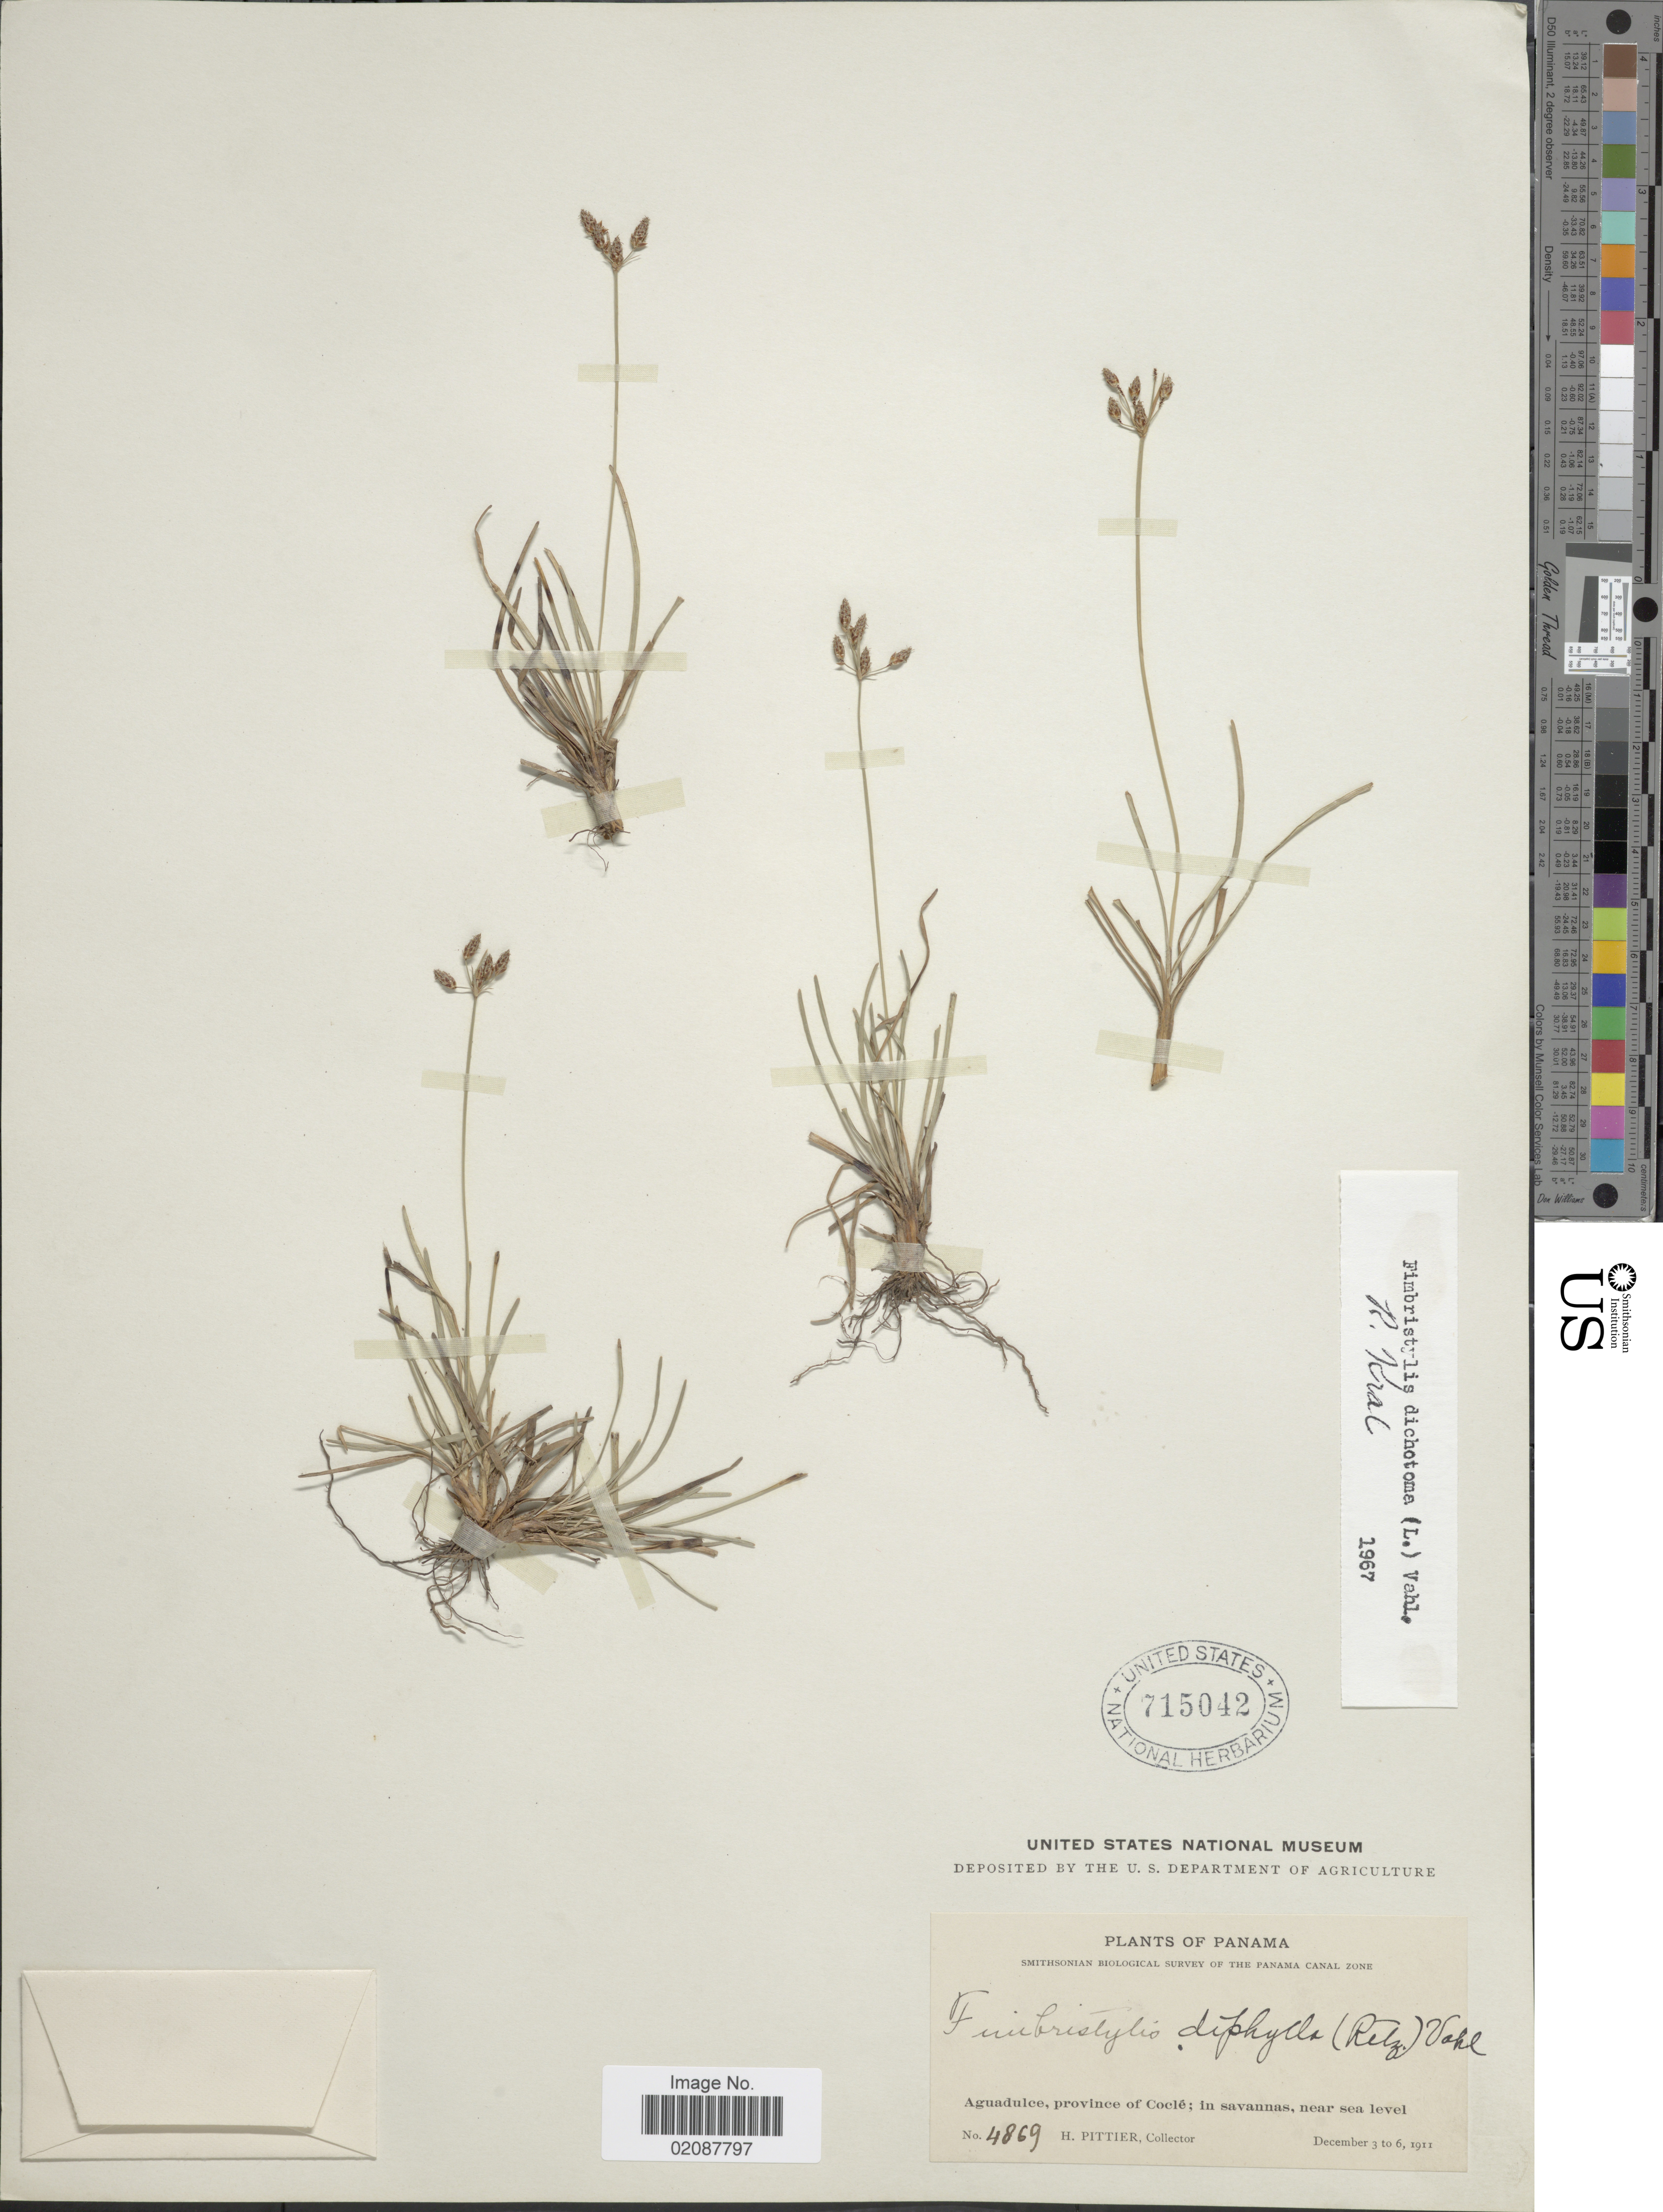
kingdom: Plantae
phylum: Tracheophyta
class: Liliopsida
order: Poales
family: Cyperaceae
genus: Fimbristylis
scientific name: Fimbristylis dichotoma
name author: (L.) Vahl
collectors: H. F. Pittier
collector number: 4869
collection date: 1911-12-03/1911-12-06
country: Panama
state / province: Coclé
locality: Aguadulce, Canal Zone.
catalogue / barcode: US 715042